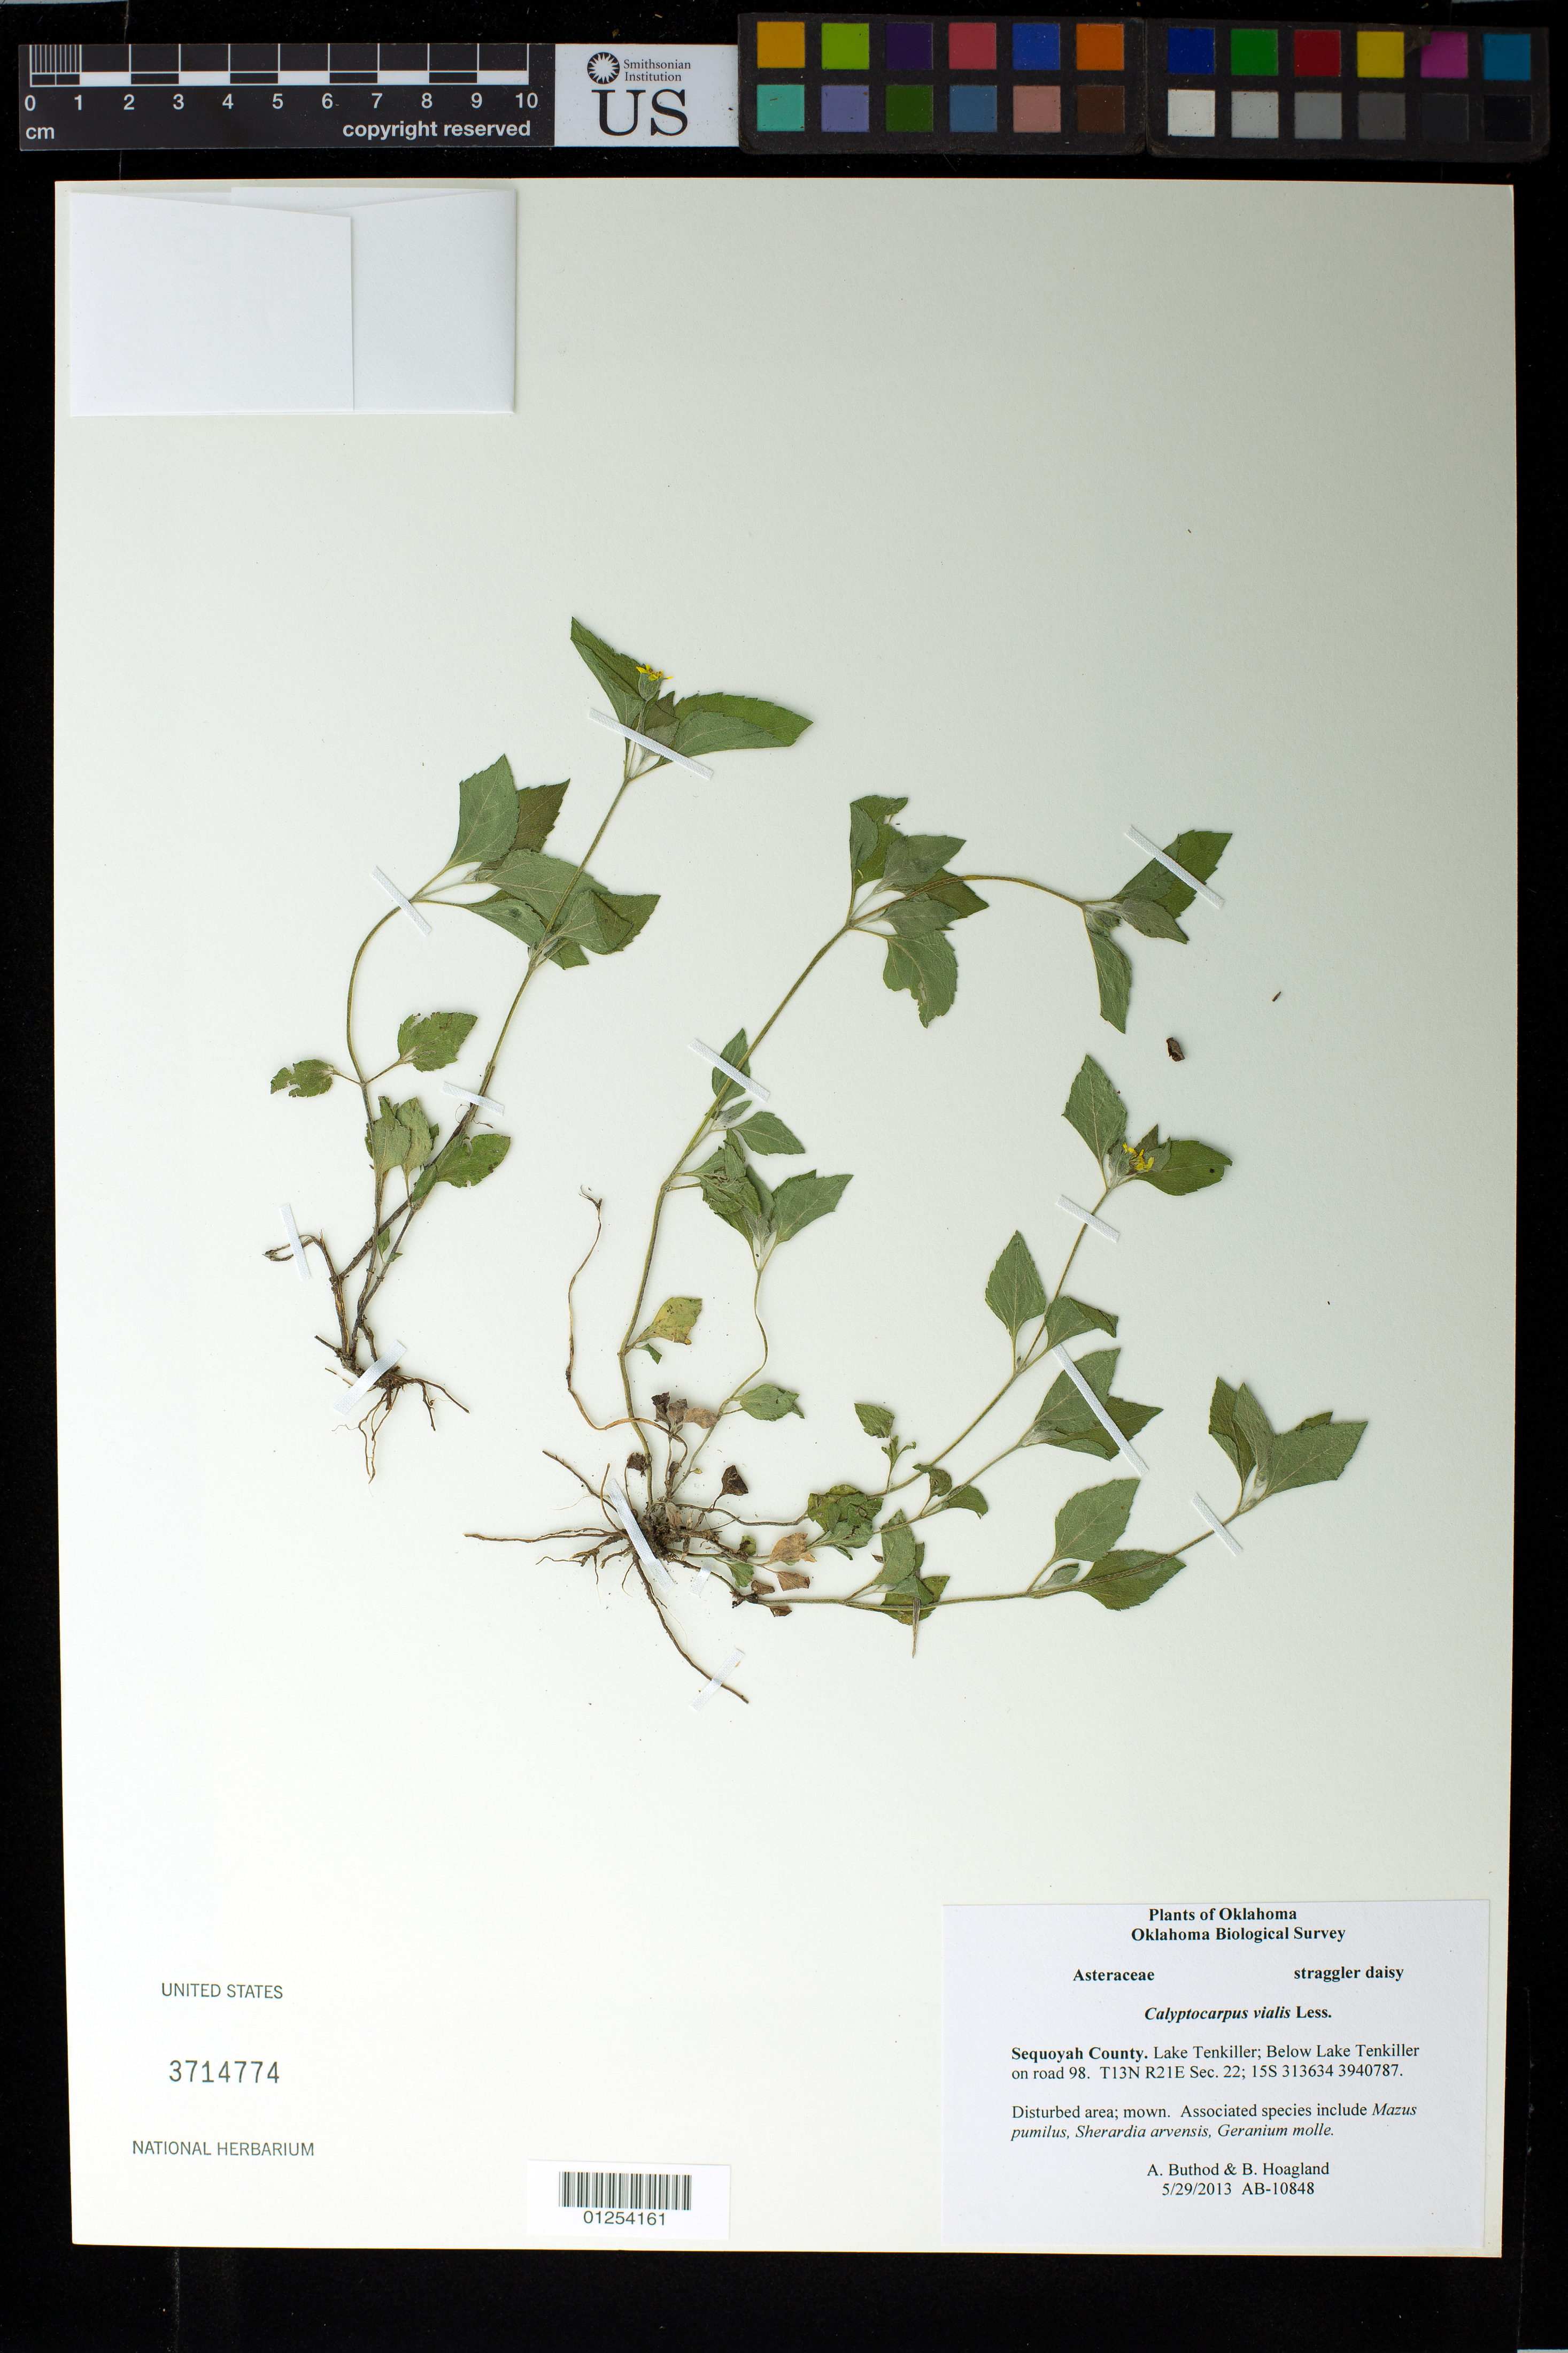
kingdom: Plantae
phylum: Tracheophyta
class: Magnoliopsida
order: Asterales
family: Asteraceae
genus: Calyptocarpus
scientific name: Calyptocarpus vialis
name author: Less.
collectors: A. Buthod & B. Hoagland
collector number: AB-10848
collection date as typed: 5/29/2013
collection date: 2013-05-29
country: United States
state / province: Oklahoma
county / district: Sequoyah County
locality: Lake Tenkiller; Below Lake Tenkiller on road 98. T13N R21E Sec. 22;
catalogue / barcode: US 3714774